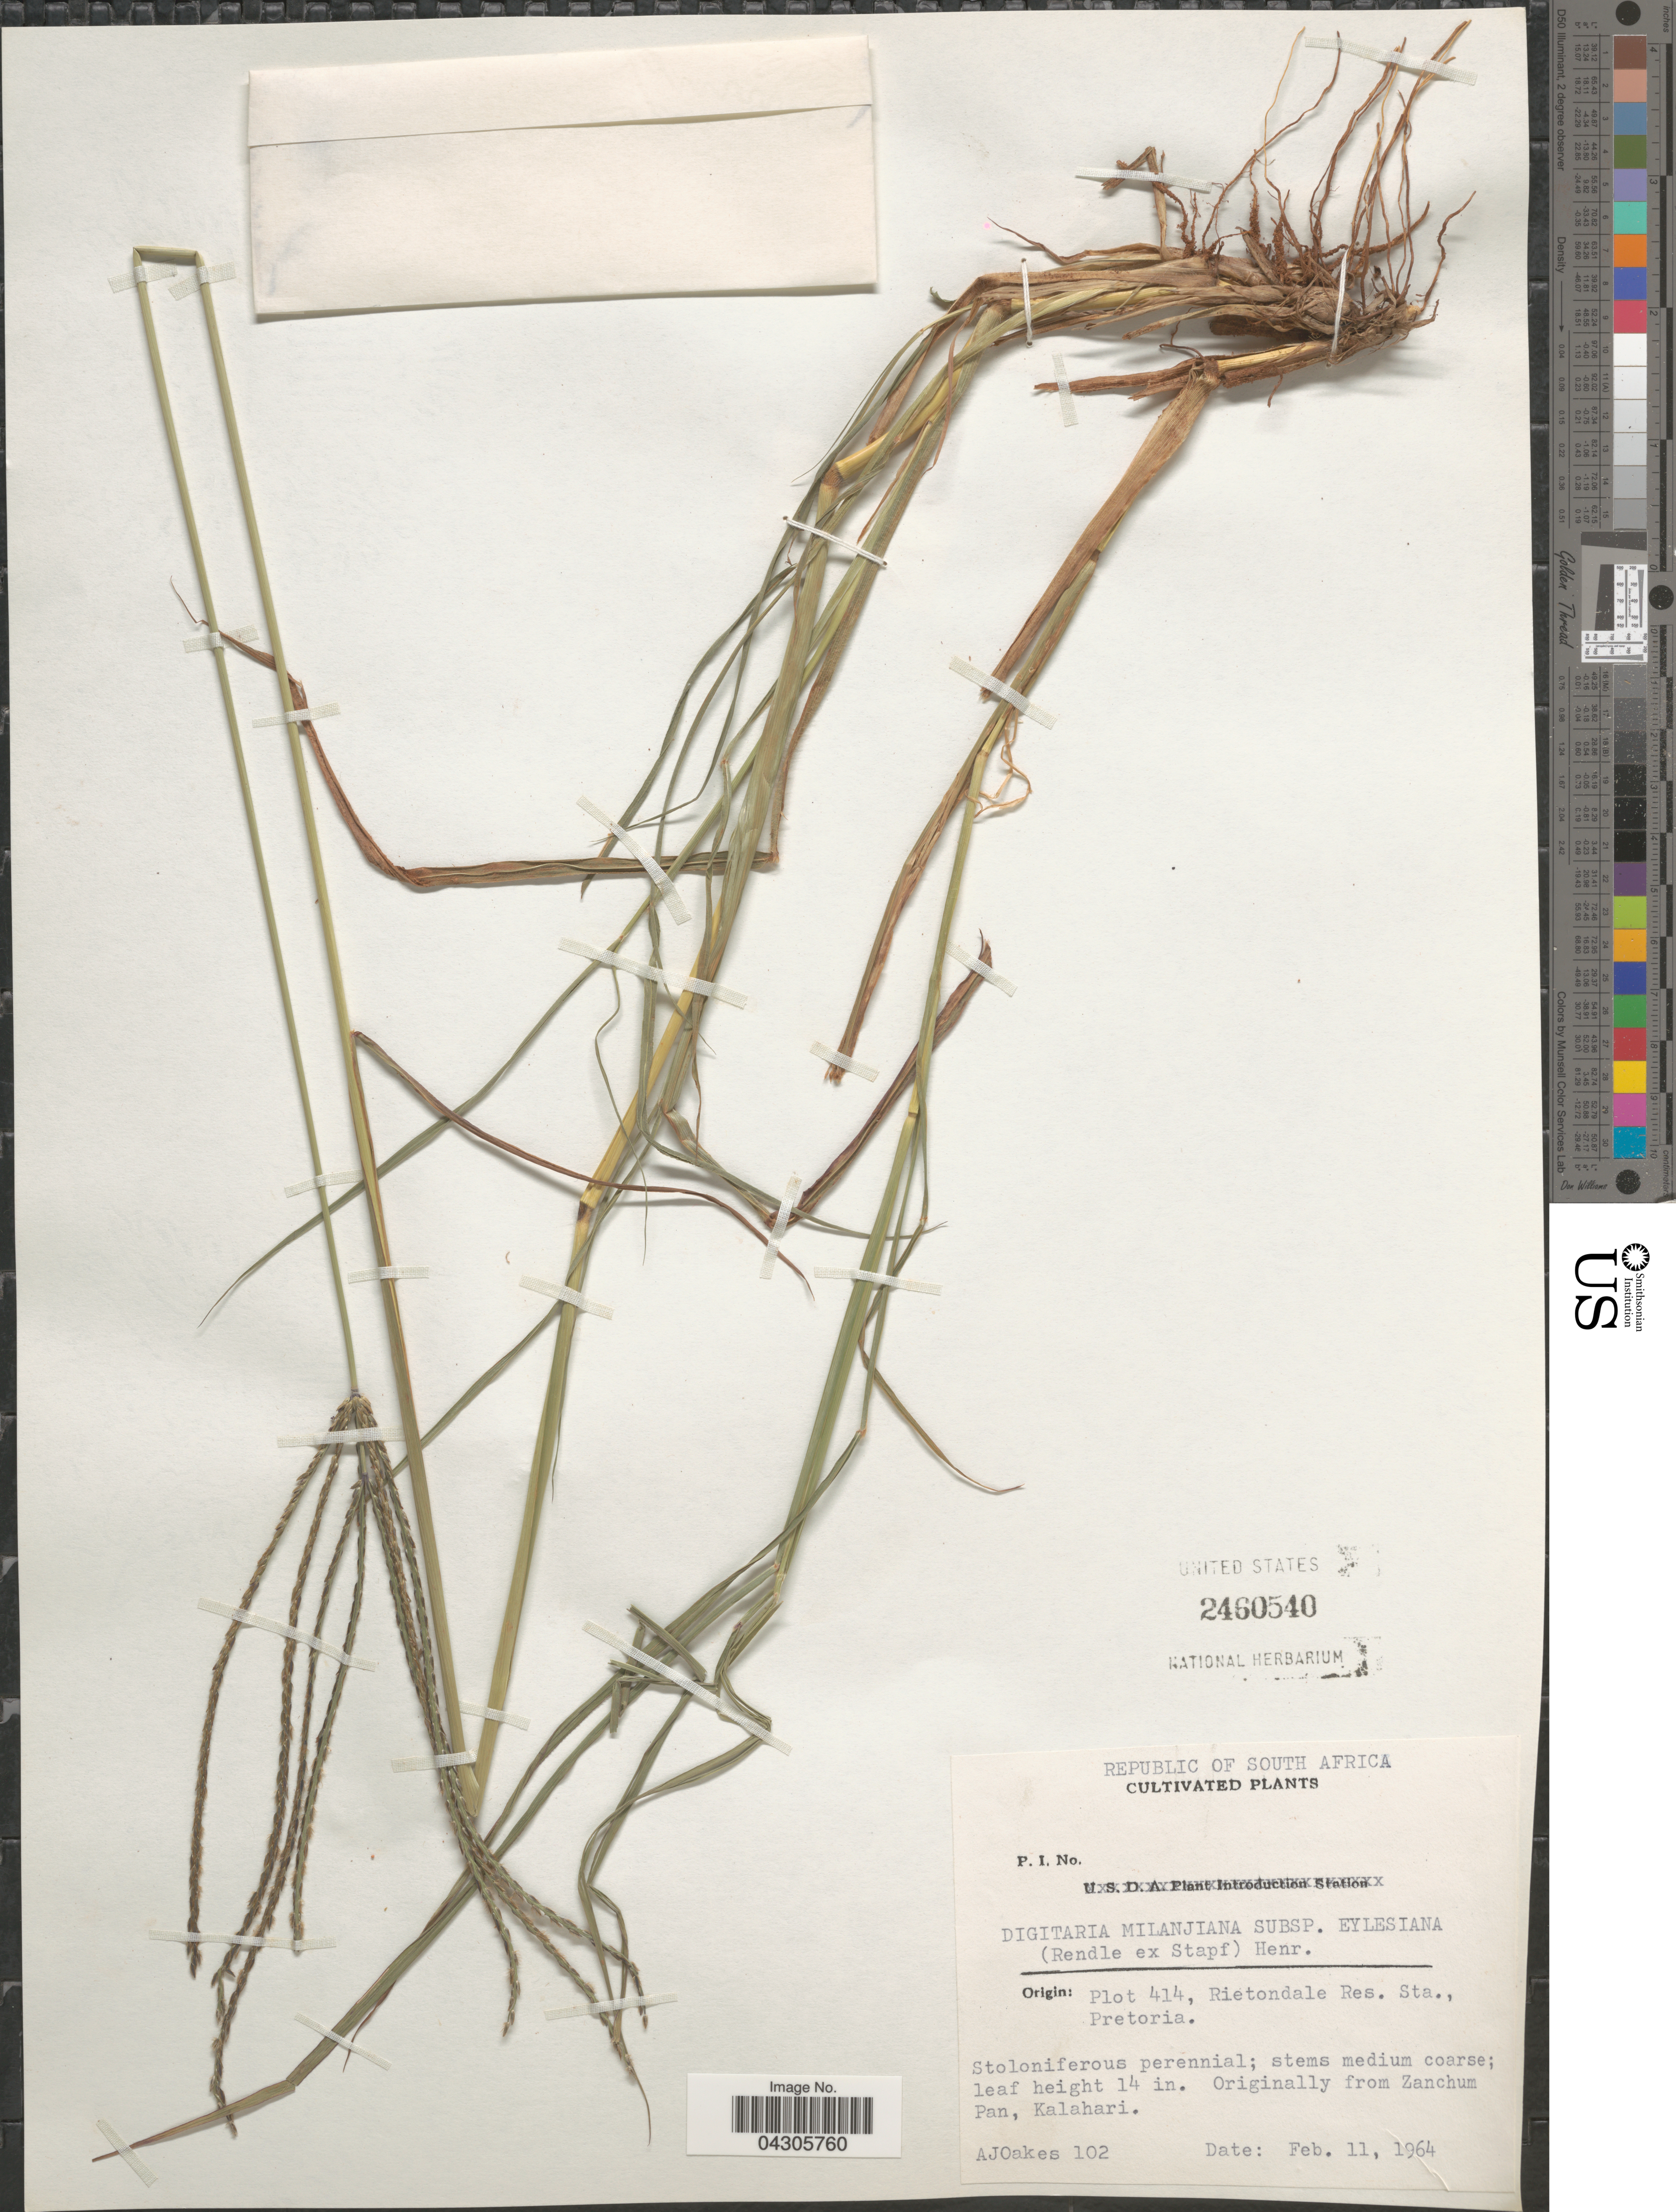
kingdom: Plantae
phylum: Tracheophyta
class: Liliopsida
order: Poales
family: Poaceae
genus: Digitaria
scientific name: Digitaria milanjiana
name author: (Rendle) Stapf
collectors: A. Oakes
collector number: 102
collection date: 1964-02-11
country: South Africa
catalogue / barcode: US 2460540